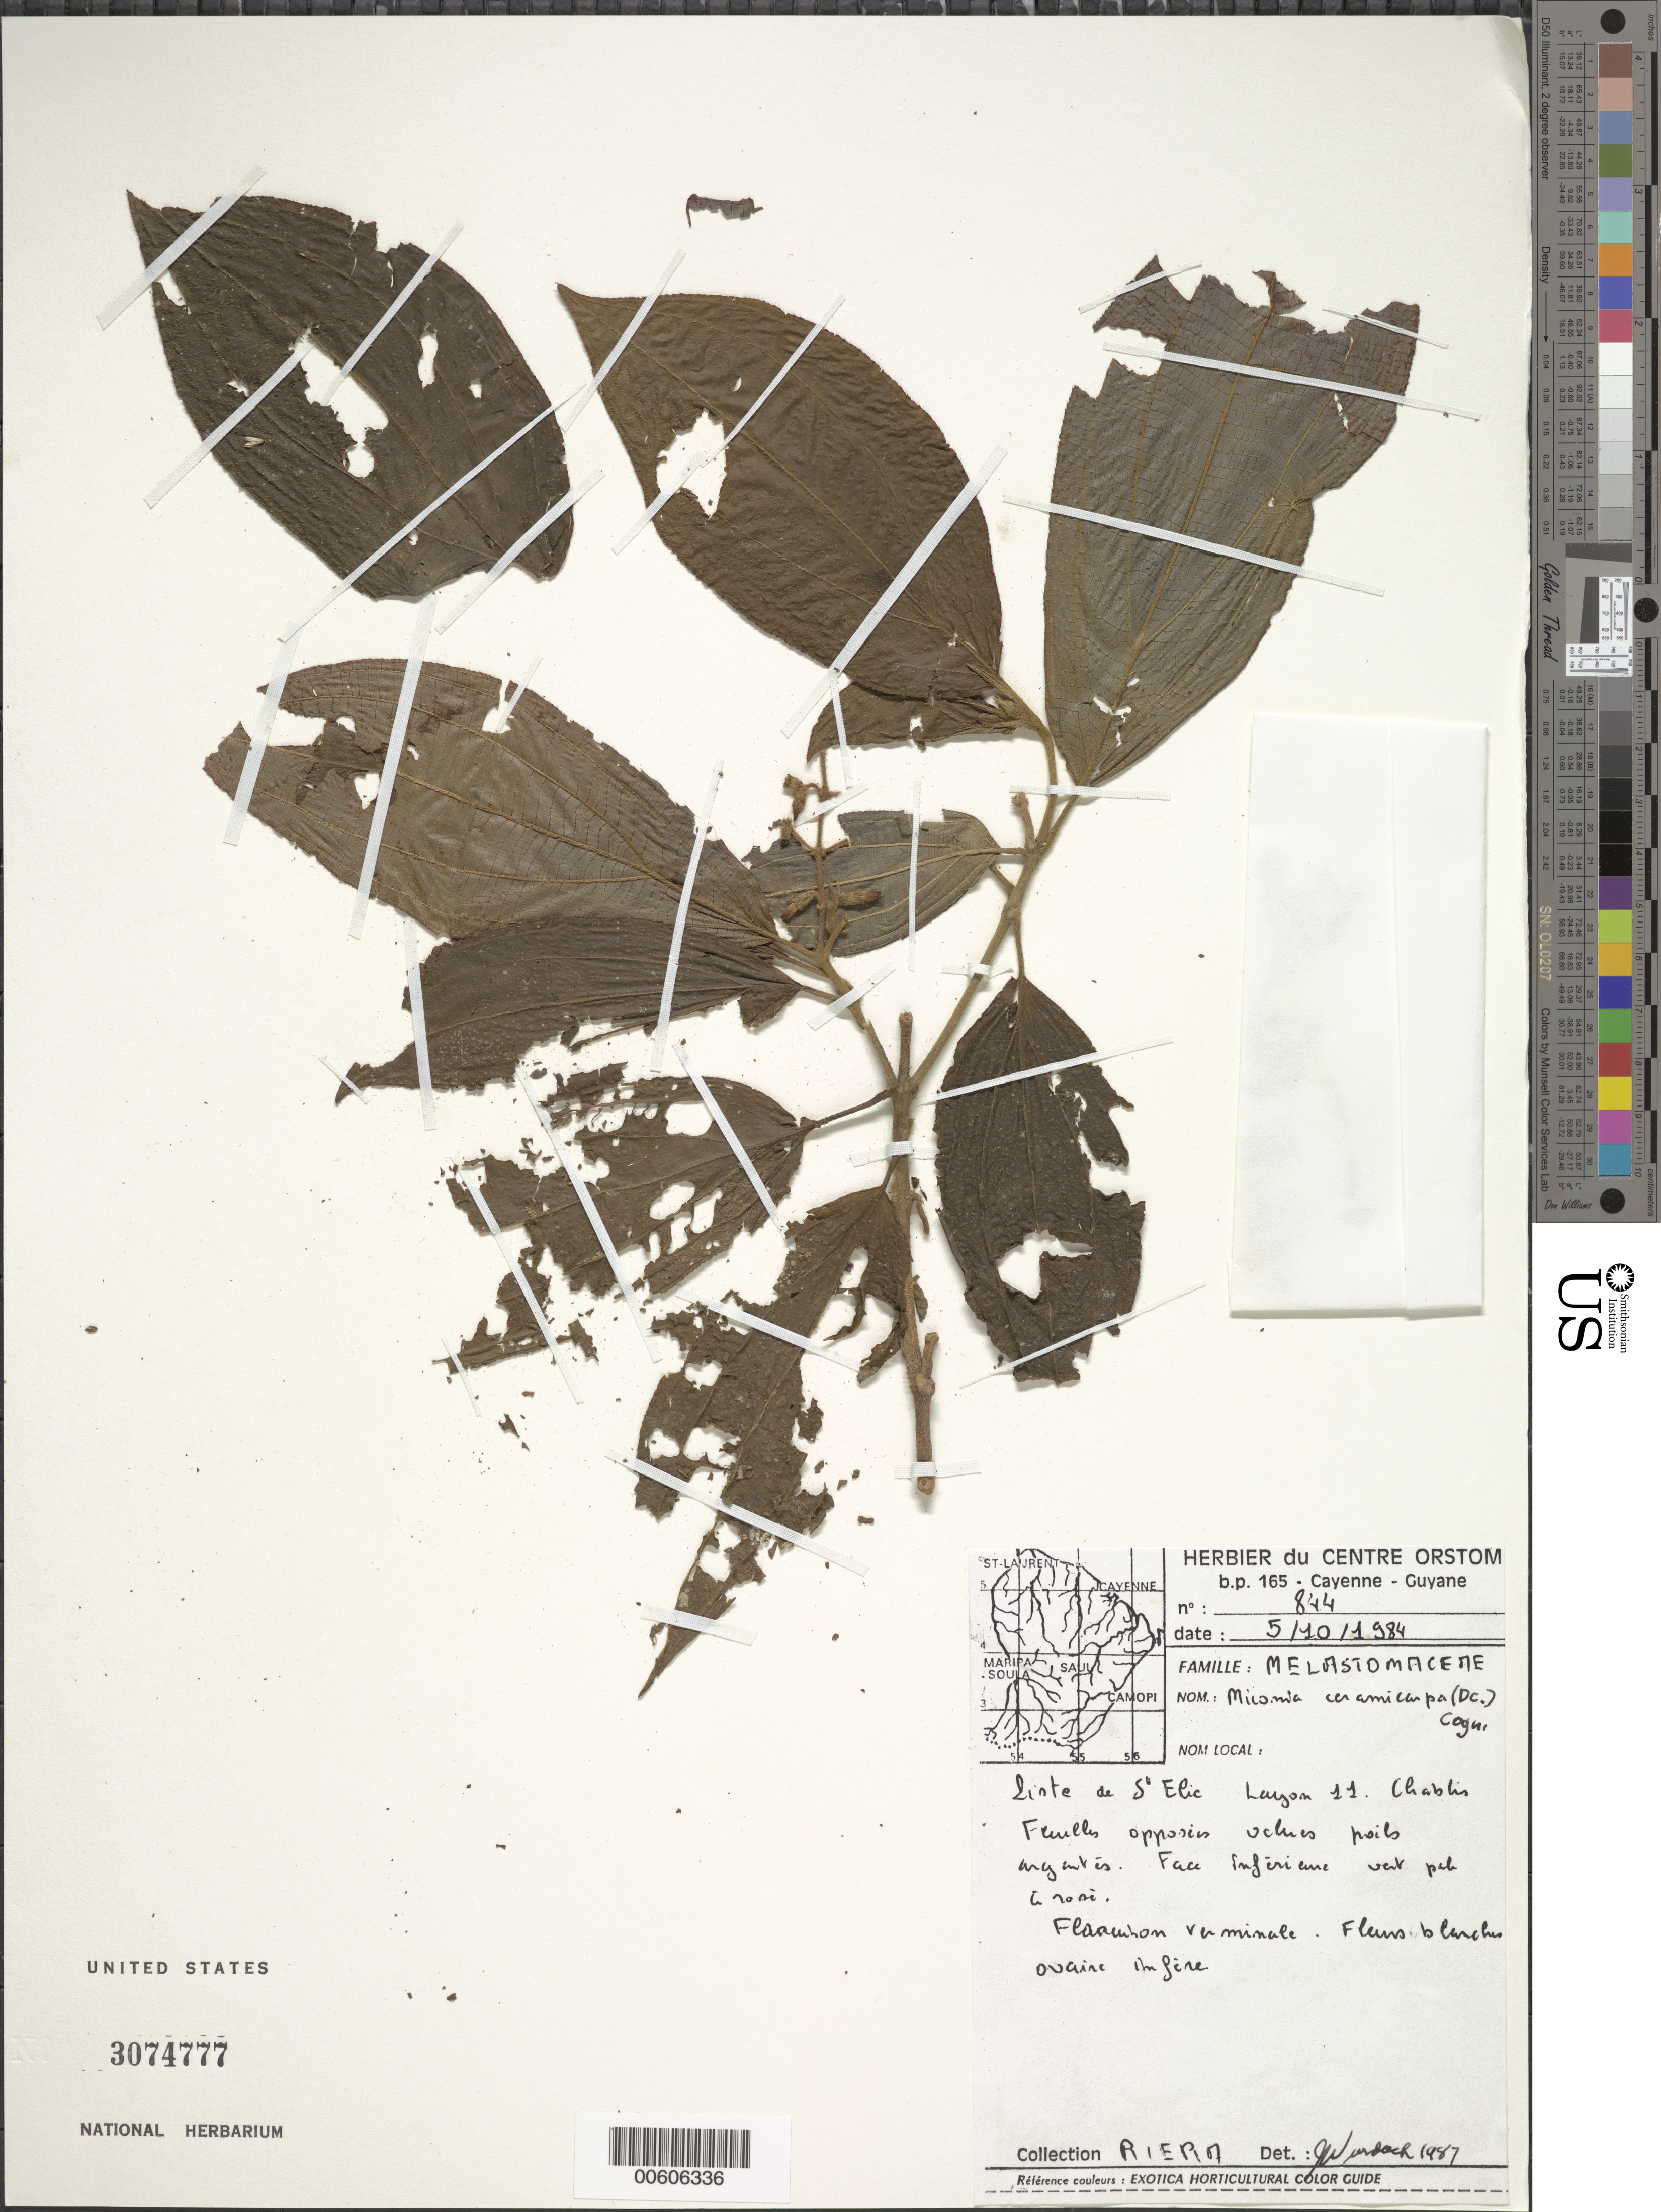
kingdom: Plantae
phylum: Tracheophyta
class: Magnoliopsida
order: Myrtales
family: Melastomataceae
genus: Miconia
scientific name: Miconia ceramicarpa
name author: (DC.) Cogn.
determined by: Wurdack, John J., (US), US (UNITED STATES)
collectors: B. Riéra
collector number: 844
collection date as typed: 5-Oct-84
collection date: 1984-10-05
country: French Guiana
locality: Piste de Saint-Élie, layon 11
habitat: Chablis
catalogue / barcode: US 3074777